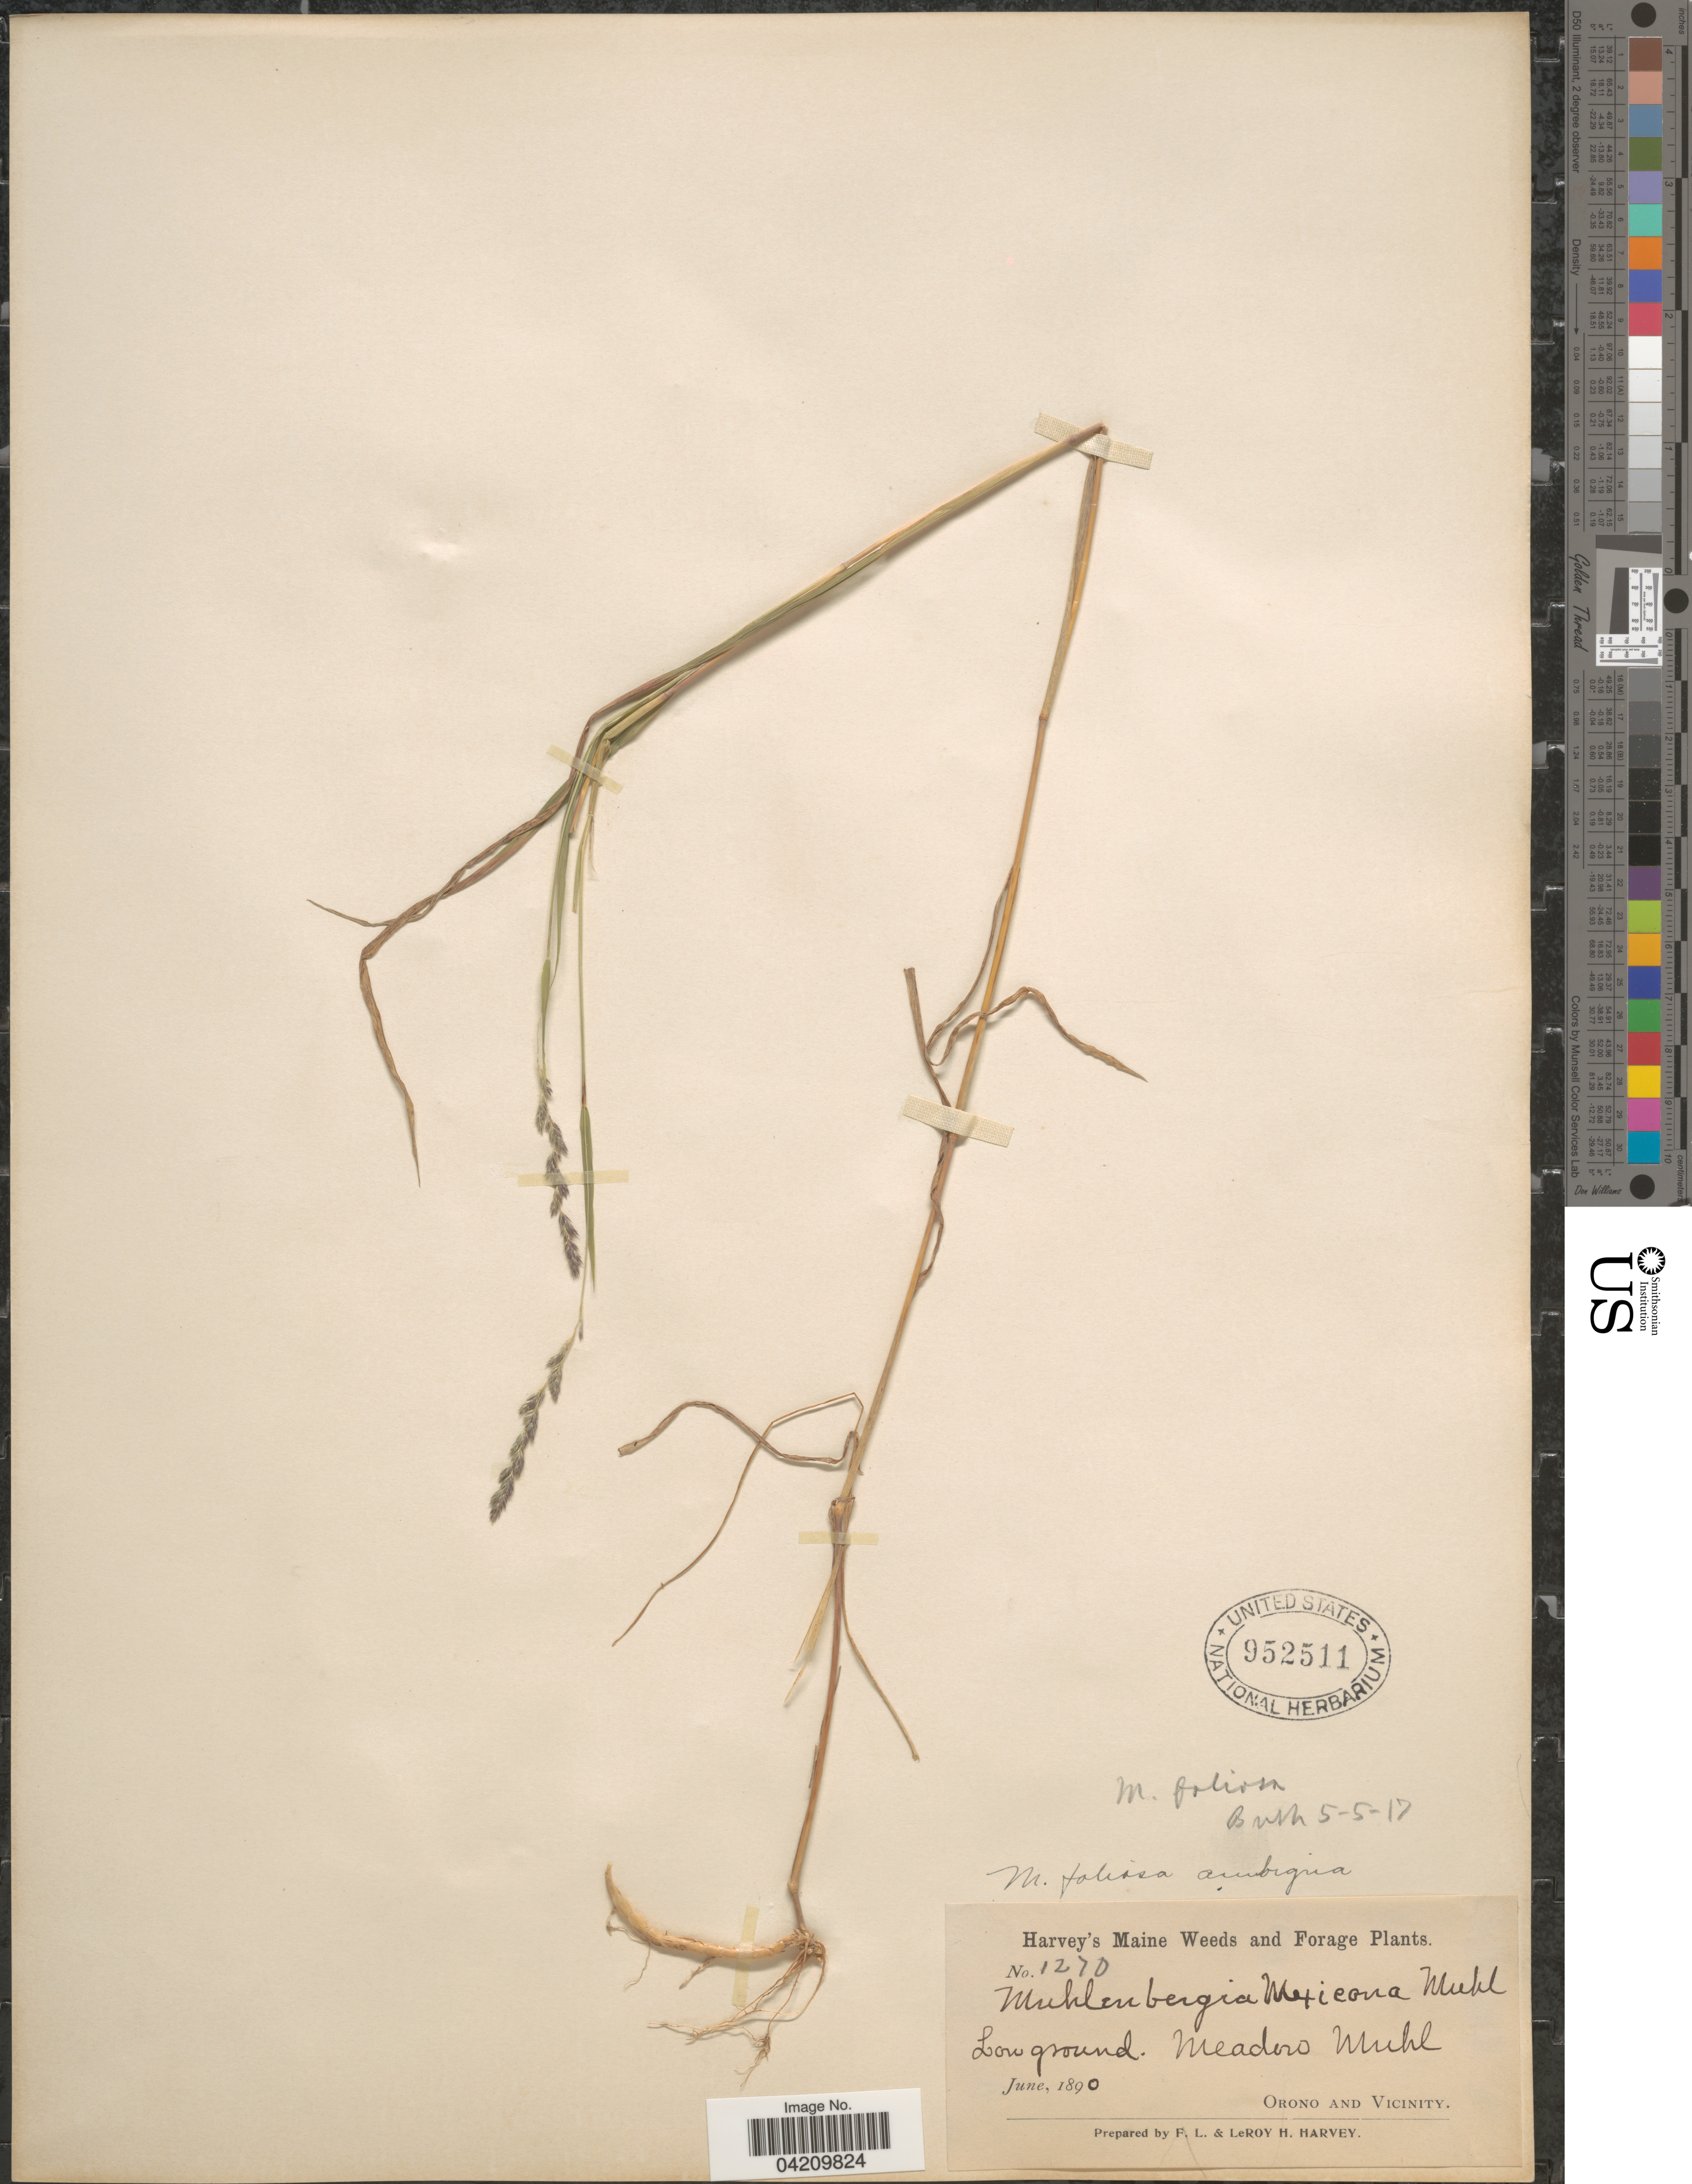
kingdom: Plantae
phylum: Tracheophyta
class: Liliopsida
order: Poales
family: Poaceae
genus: Muhlenbergia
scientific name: Muhlenbergia mexicana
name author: (L.) Trin.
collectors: F. L. Harvey & L. H. Harvey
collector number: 1270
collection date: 1890-06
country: United States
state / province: Maine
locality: Meadow Muhl. Orono and Vicinity.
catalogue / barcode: US 952511